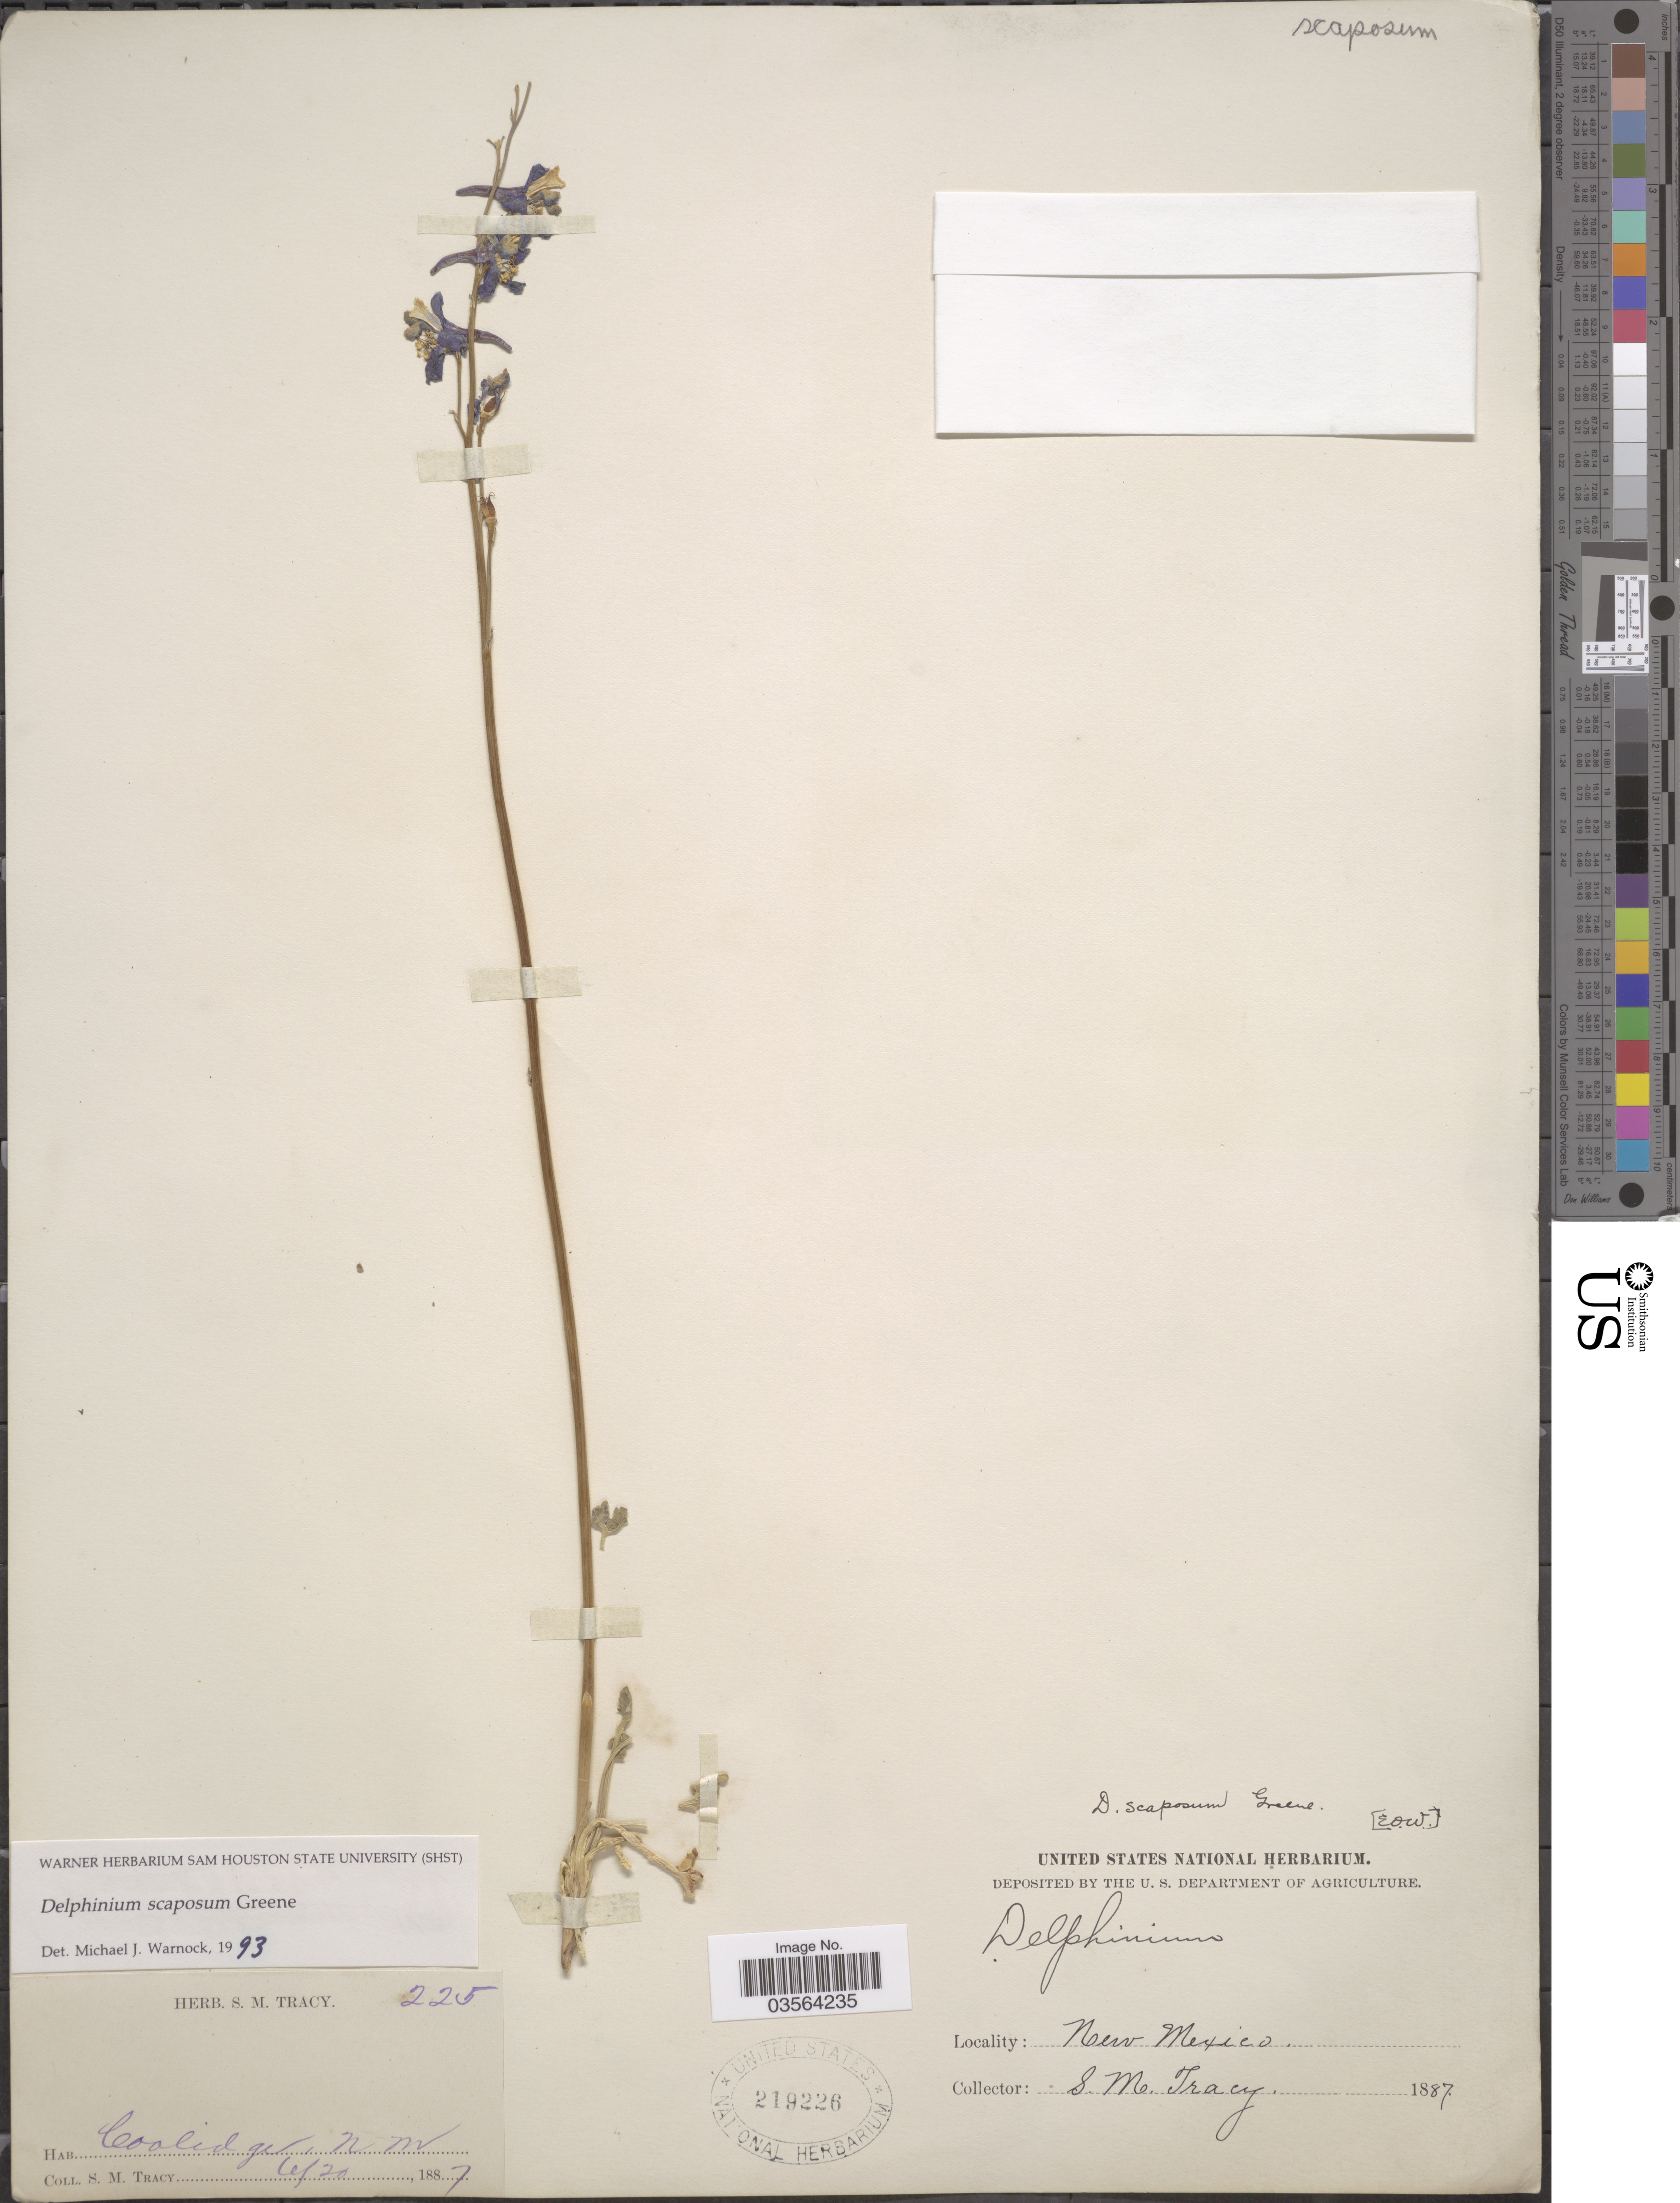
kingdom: Plantae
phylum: Tracheophyta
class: Magnoliopsida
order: Ranunculales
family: Ranunculaceae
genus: Delphinium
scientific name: Delphinium scaposum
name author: Greene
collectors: S. M. Tracy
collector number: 225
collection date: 1887-06-20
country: United States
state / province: New Mexico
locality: Coolidge.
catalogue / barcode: US 219226